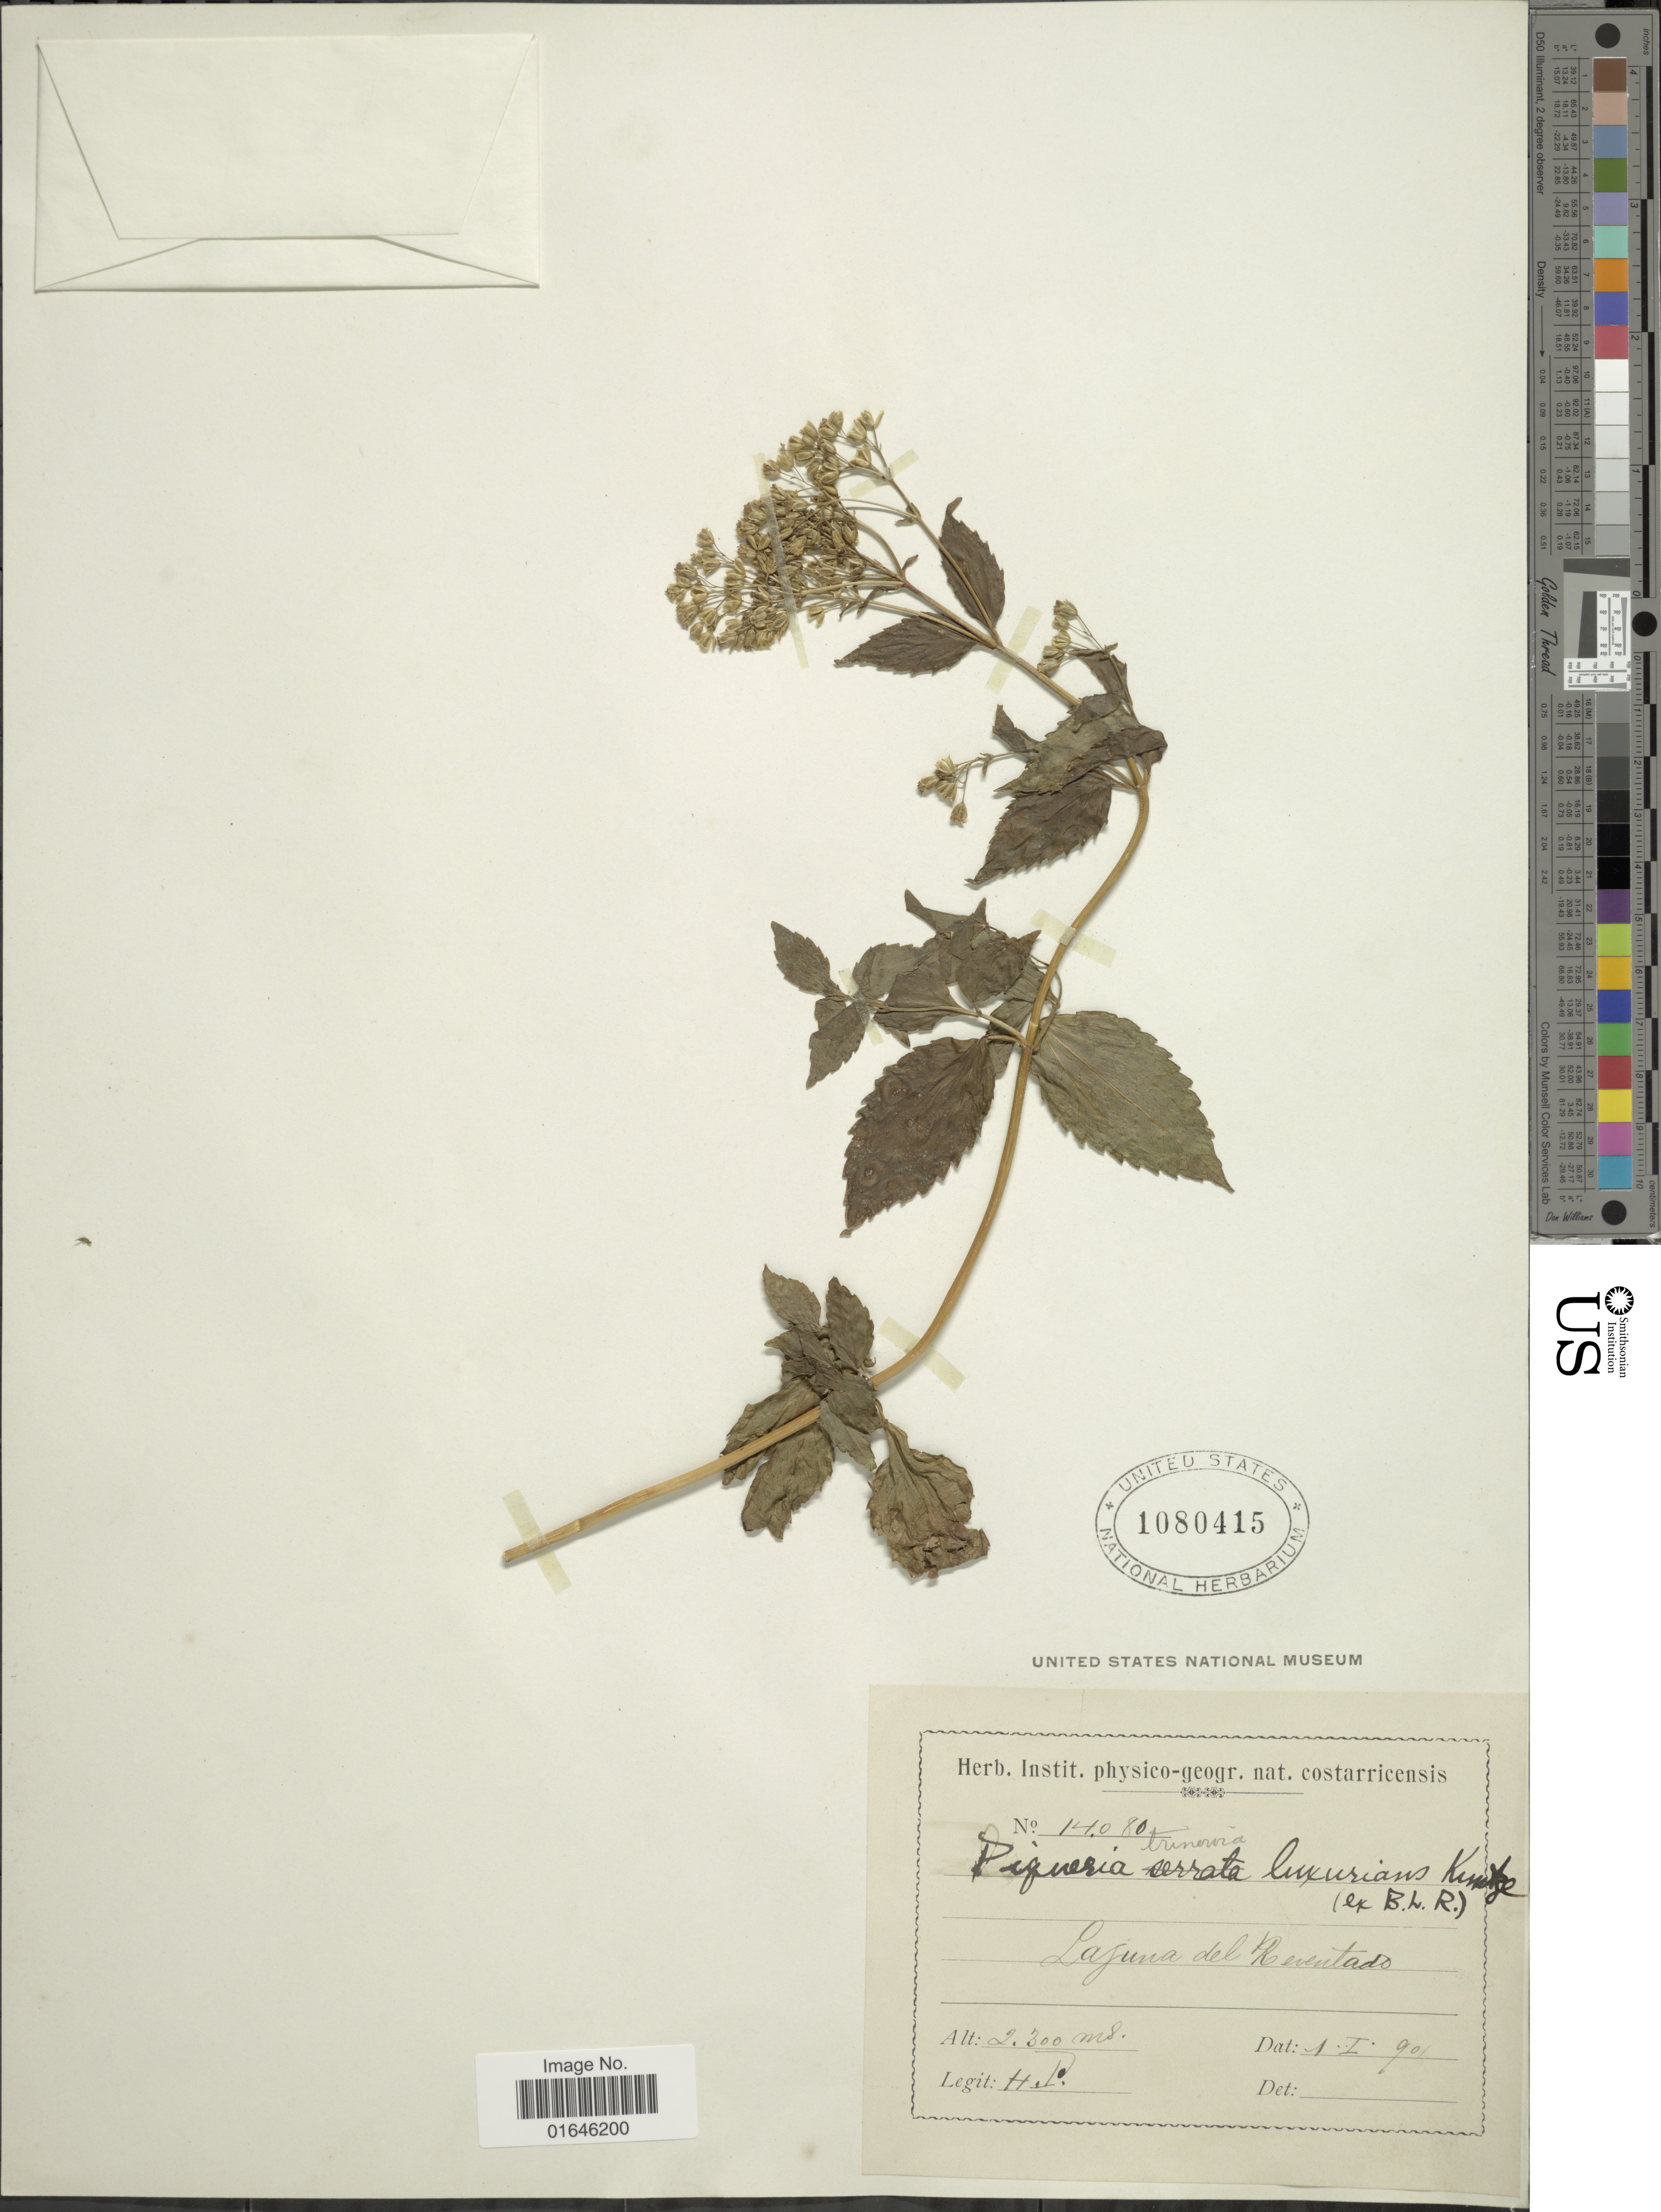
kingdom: Plantae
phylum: Tracheophyta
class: Magnoliopsida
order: Asterales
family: Asteraceae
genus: Piqueria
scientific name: Piqueria trinervia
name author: Cav.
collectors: H. P.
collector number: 14080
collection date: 1901-01-01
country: Costa Rica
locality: Laguna del Reventado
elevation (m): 2300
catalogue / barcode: US 1080415